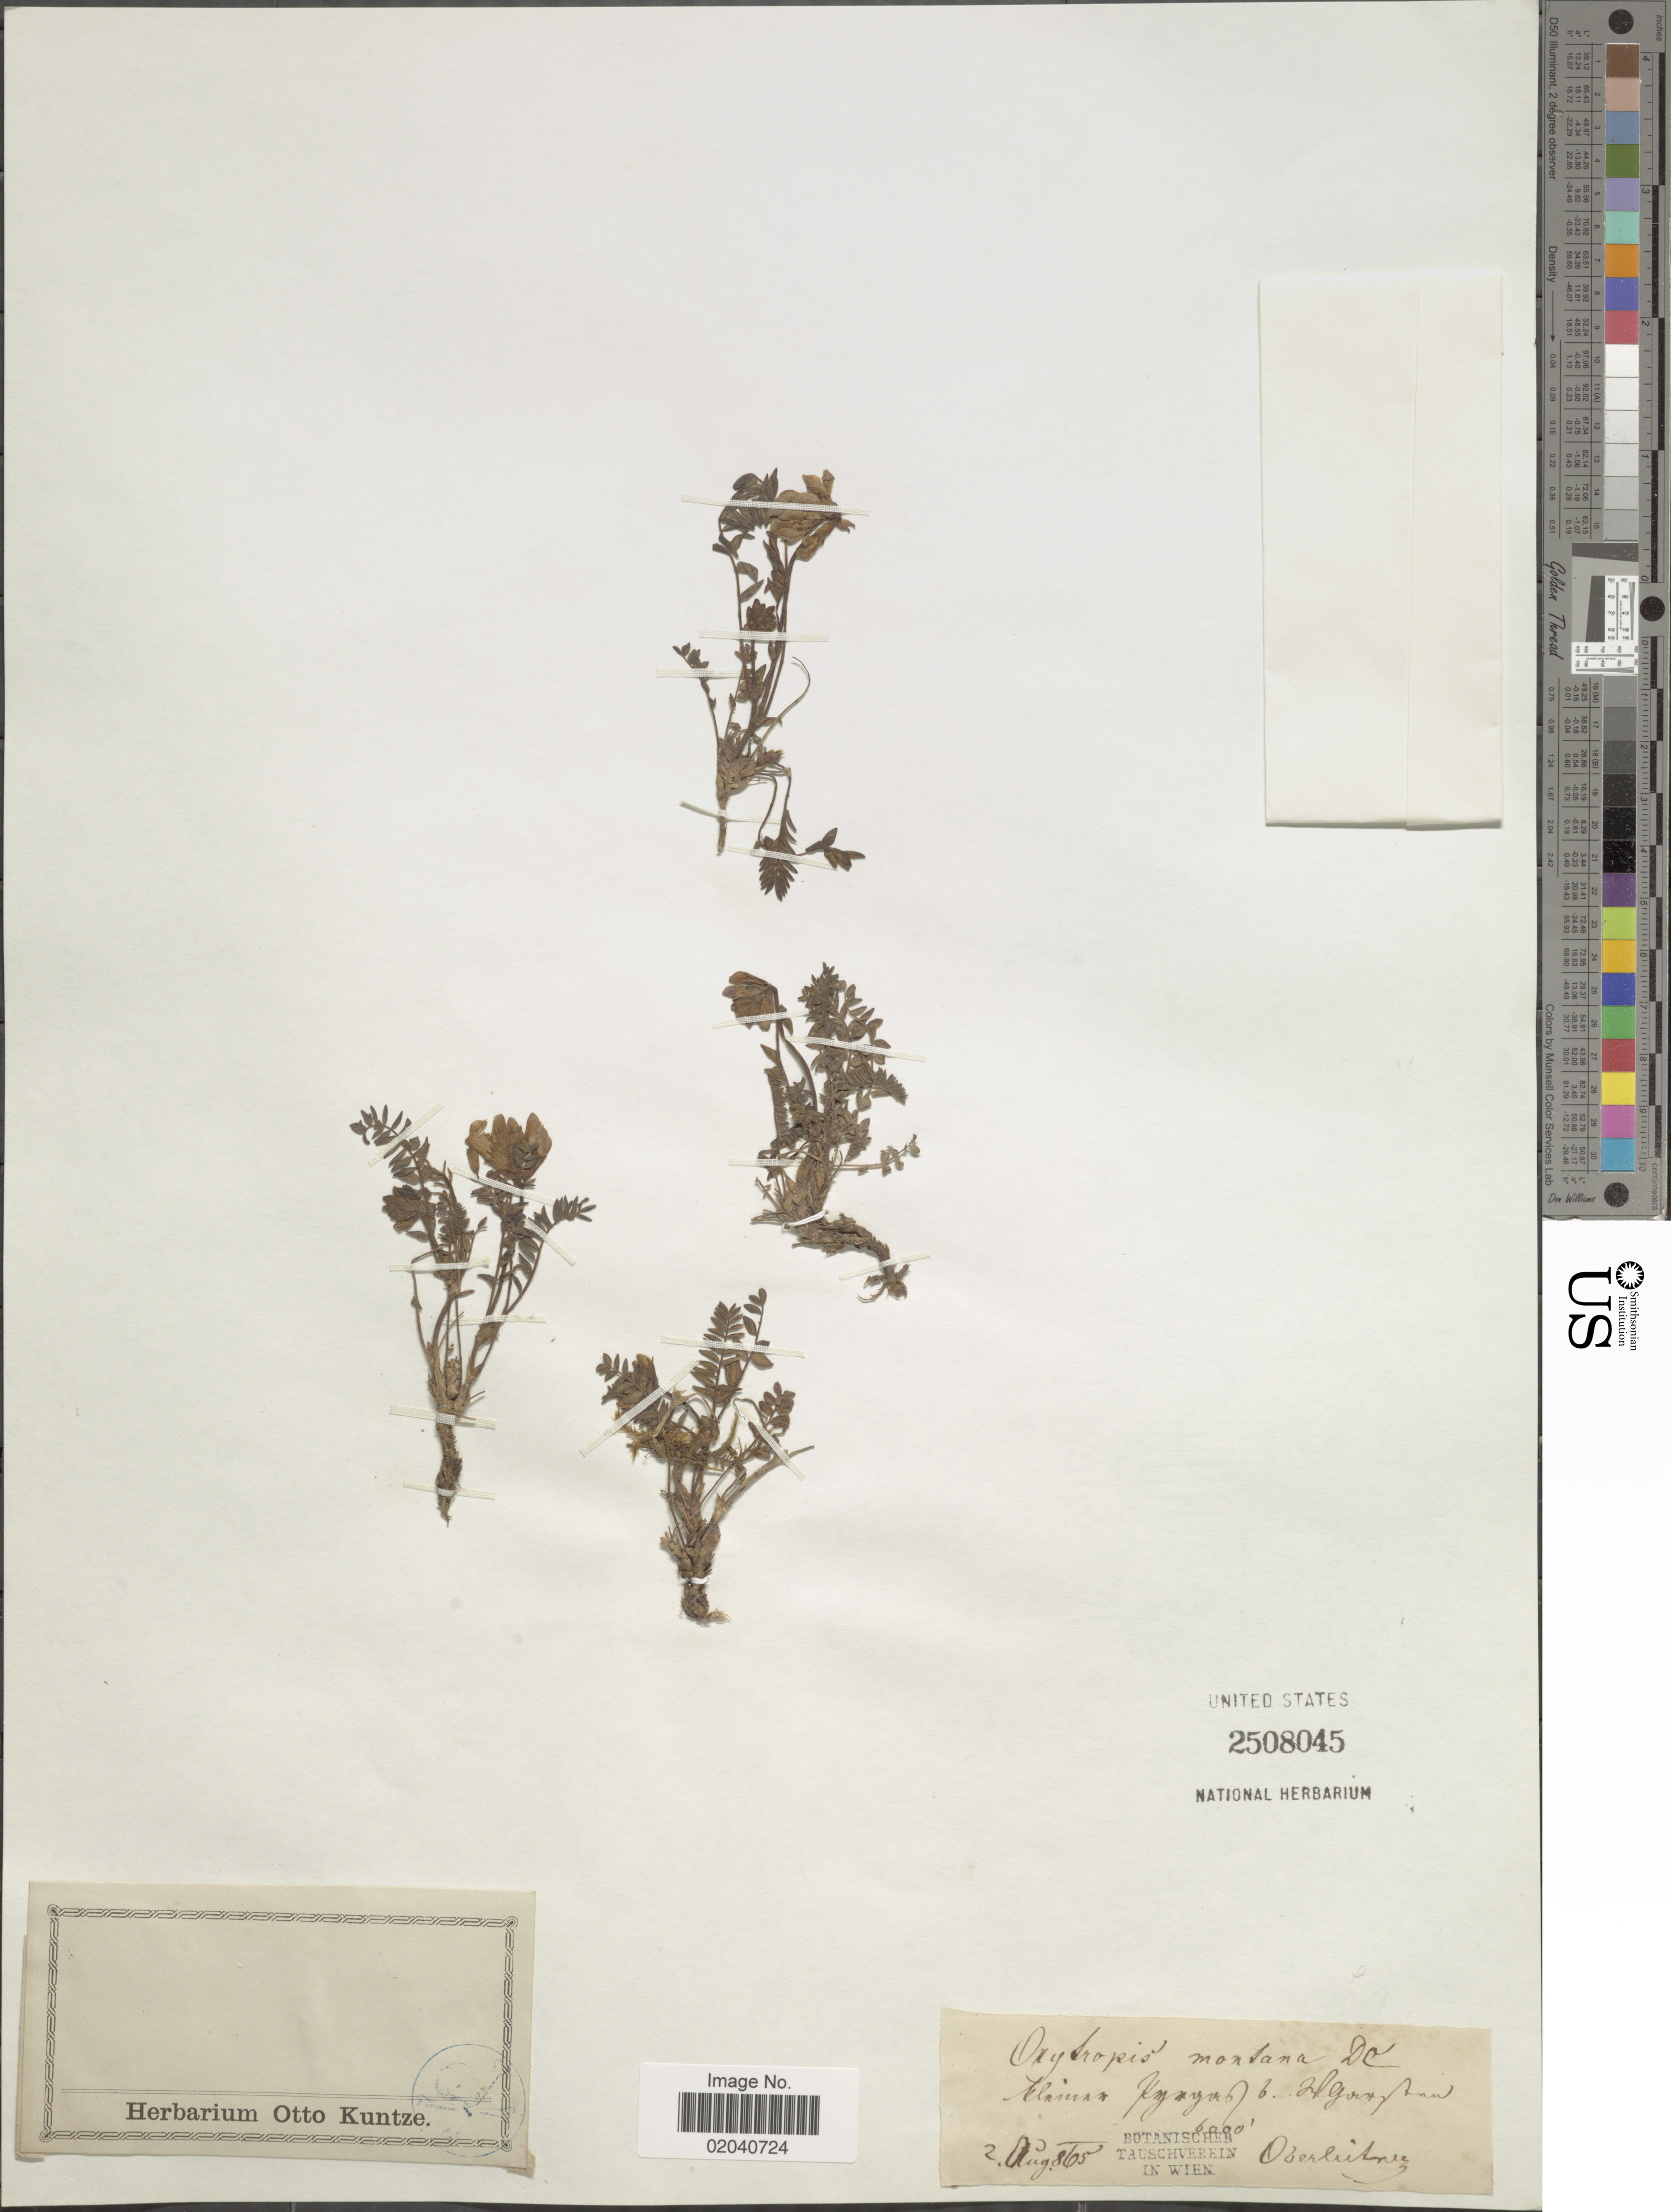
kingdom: Plantae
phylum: Tracheophyta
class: Magnoliopsida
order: Fabales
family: Fabaceae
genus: Oxytropis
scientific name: Oxytropis montana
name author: (L.) DC.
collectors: Oberleitner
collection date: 1865-08-02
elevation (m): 1829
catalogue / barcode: US 2508045